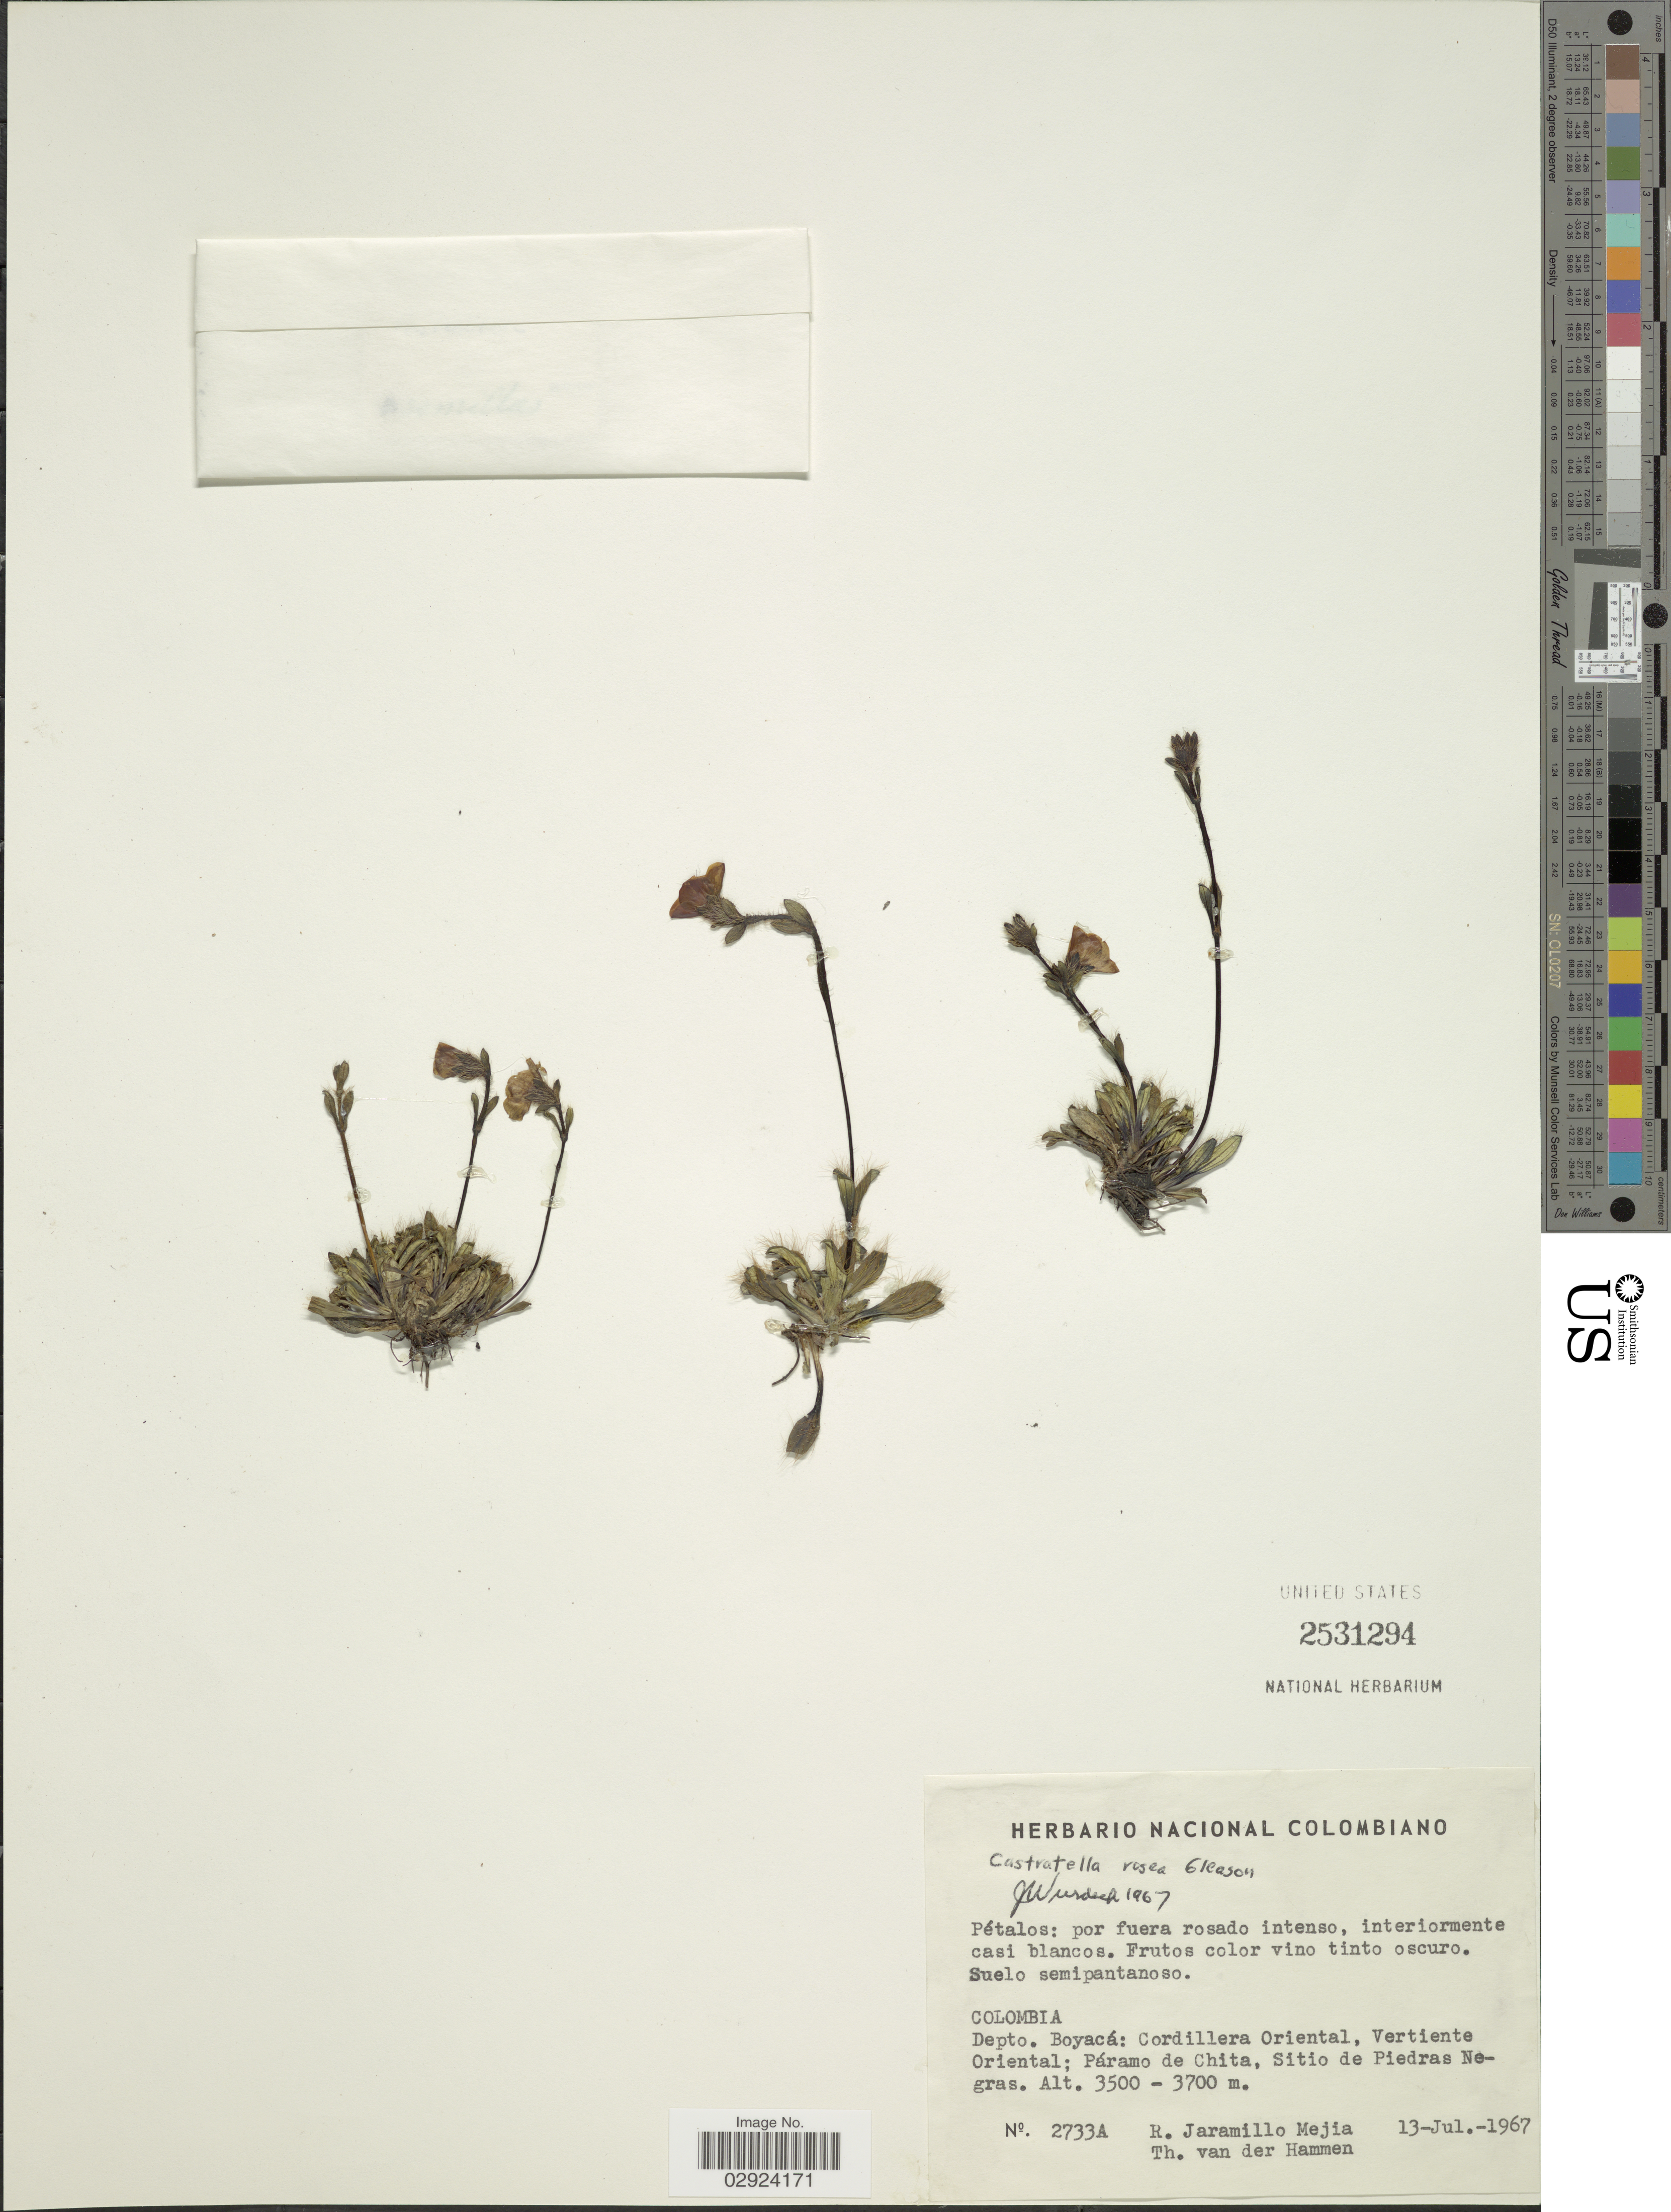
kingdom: Plantae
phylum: Tracheophyta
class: Magnoliopsida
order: Myrtales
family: Melastomataceae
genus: Castratella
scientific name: Castratella rosea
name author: Gleason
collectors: R. Jaramillo M. & T. Van der Hammen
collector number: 2733A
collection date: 1967-07-13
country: Colombia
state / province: Boyacá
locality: Depto. Boyacá: Cordillera Oriental, Vertiente Oriental; Páramo de Chita, Sitio de Piedras Negras.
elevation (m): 3500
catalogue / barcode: US 2531294